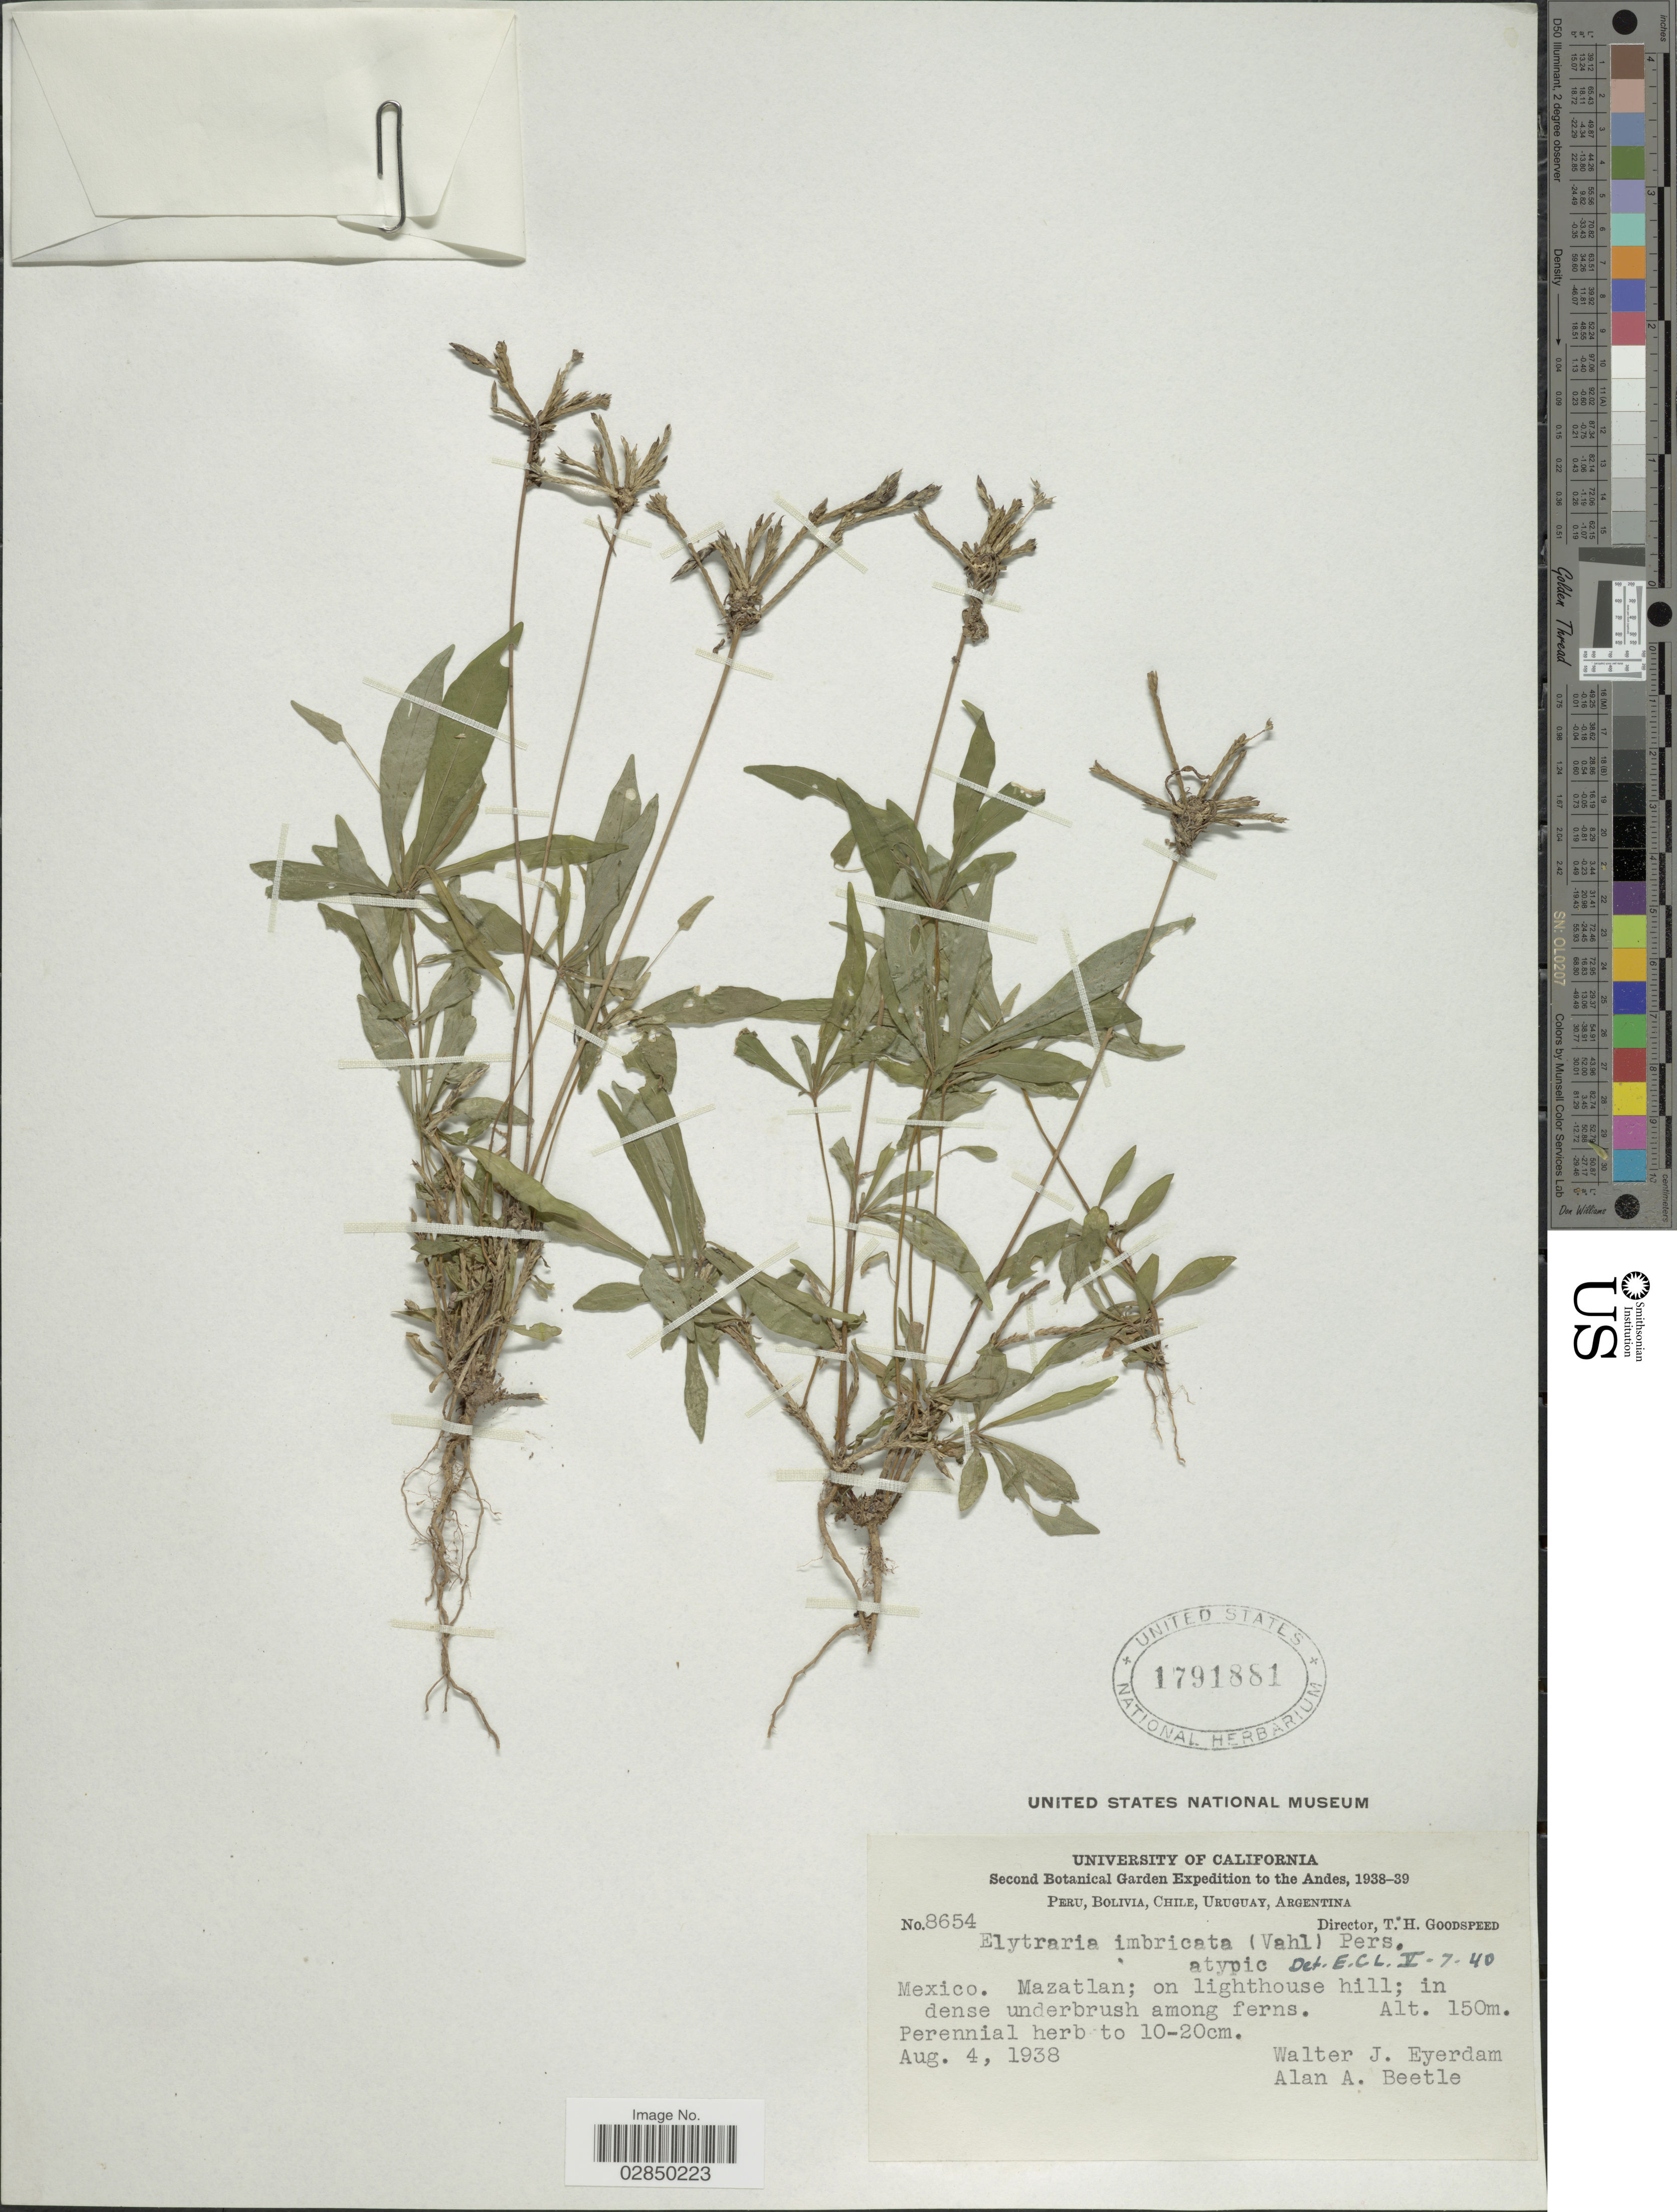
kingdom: Plantae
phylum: Tracheophyta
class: Magnoliopsida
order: Lamiales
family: Acanthaceae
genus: Elytraria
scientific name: Elytraria imbricata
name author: (Vahl) Pers.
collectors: W. J. Eyerdam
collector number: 8654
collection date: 1938-08-04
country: Mexico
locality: Mazatlan; on lighthouse hill. Andes.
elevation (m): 150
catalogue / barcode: US 1791881